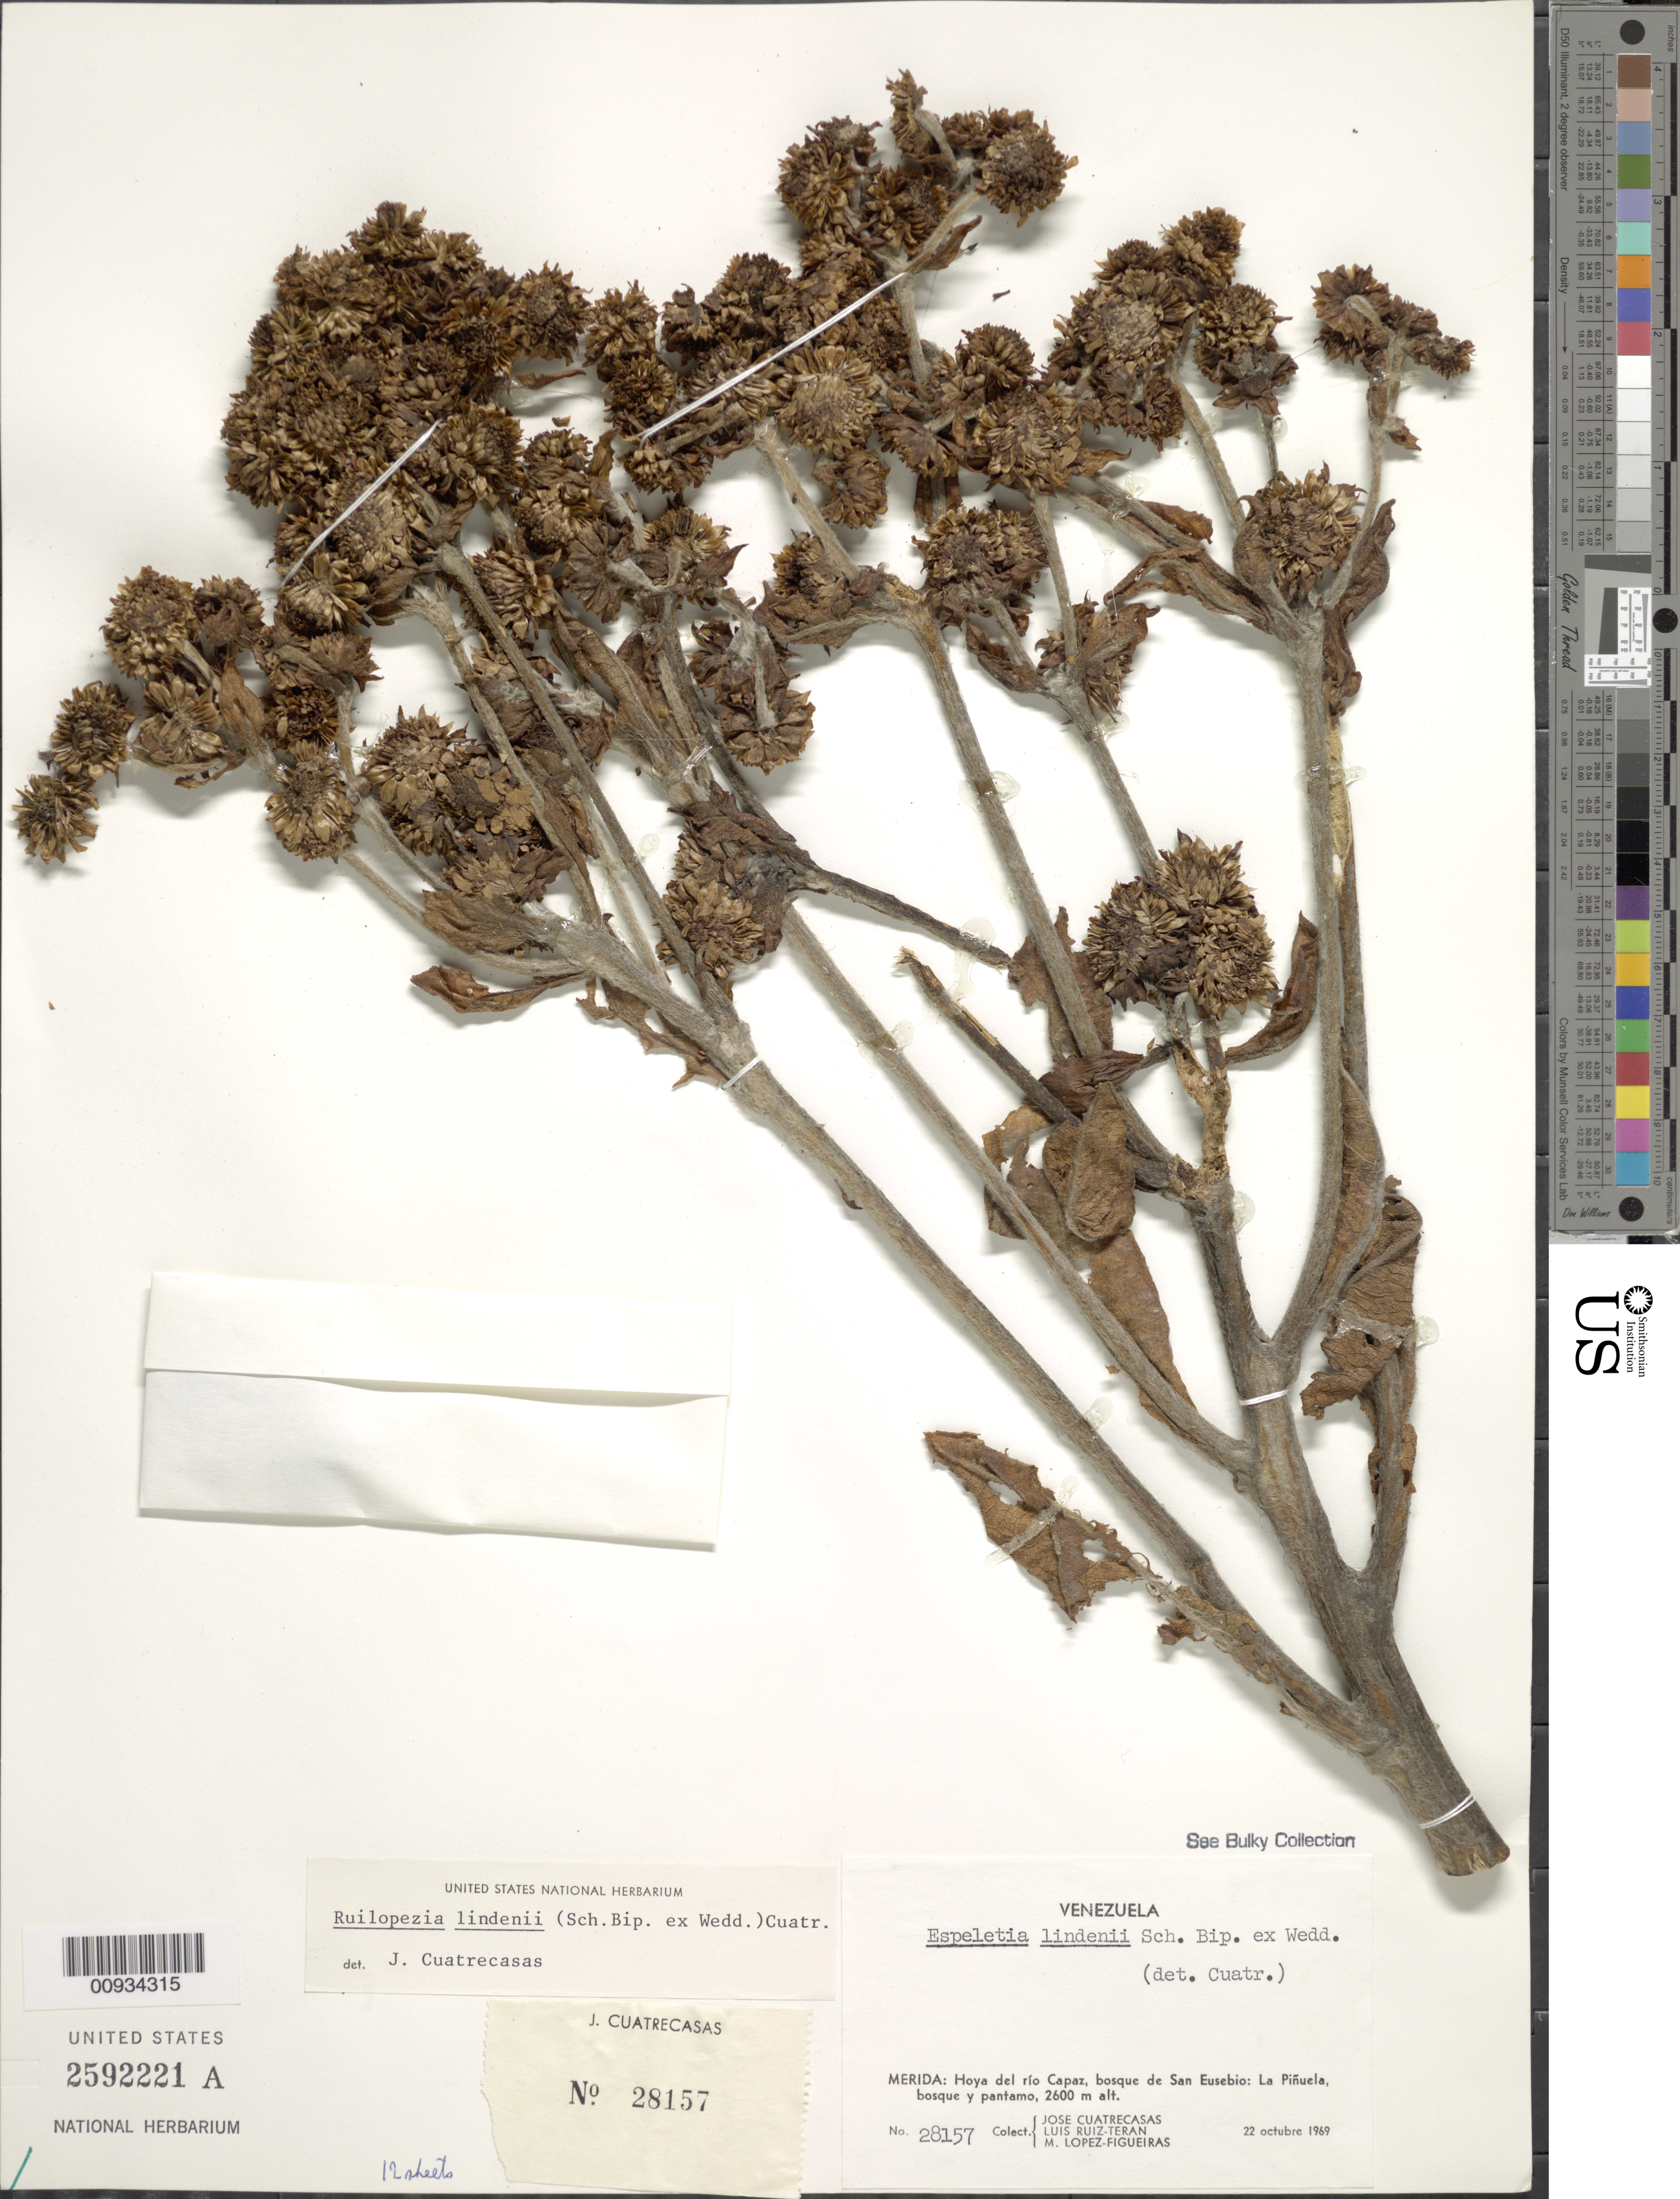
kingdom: Plantae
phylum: Tracheophyta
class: Magnoliopsida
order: Asterales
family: Asteraceae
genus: Ruilopezia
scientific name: Ruilopezia lindenii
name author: (Sch. Bip. ex Wedd.) Cuatrec.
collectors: J. Cuatrecasas, L. Teran & M. López Figueiras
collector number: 28157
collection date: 1969-10-22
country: Venezuela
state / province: Mérida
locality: Hoya del rio Capaz, bosque de San Eusebio, La Pinuela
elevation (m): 2600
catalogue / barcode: US 2592221A